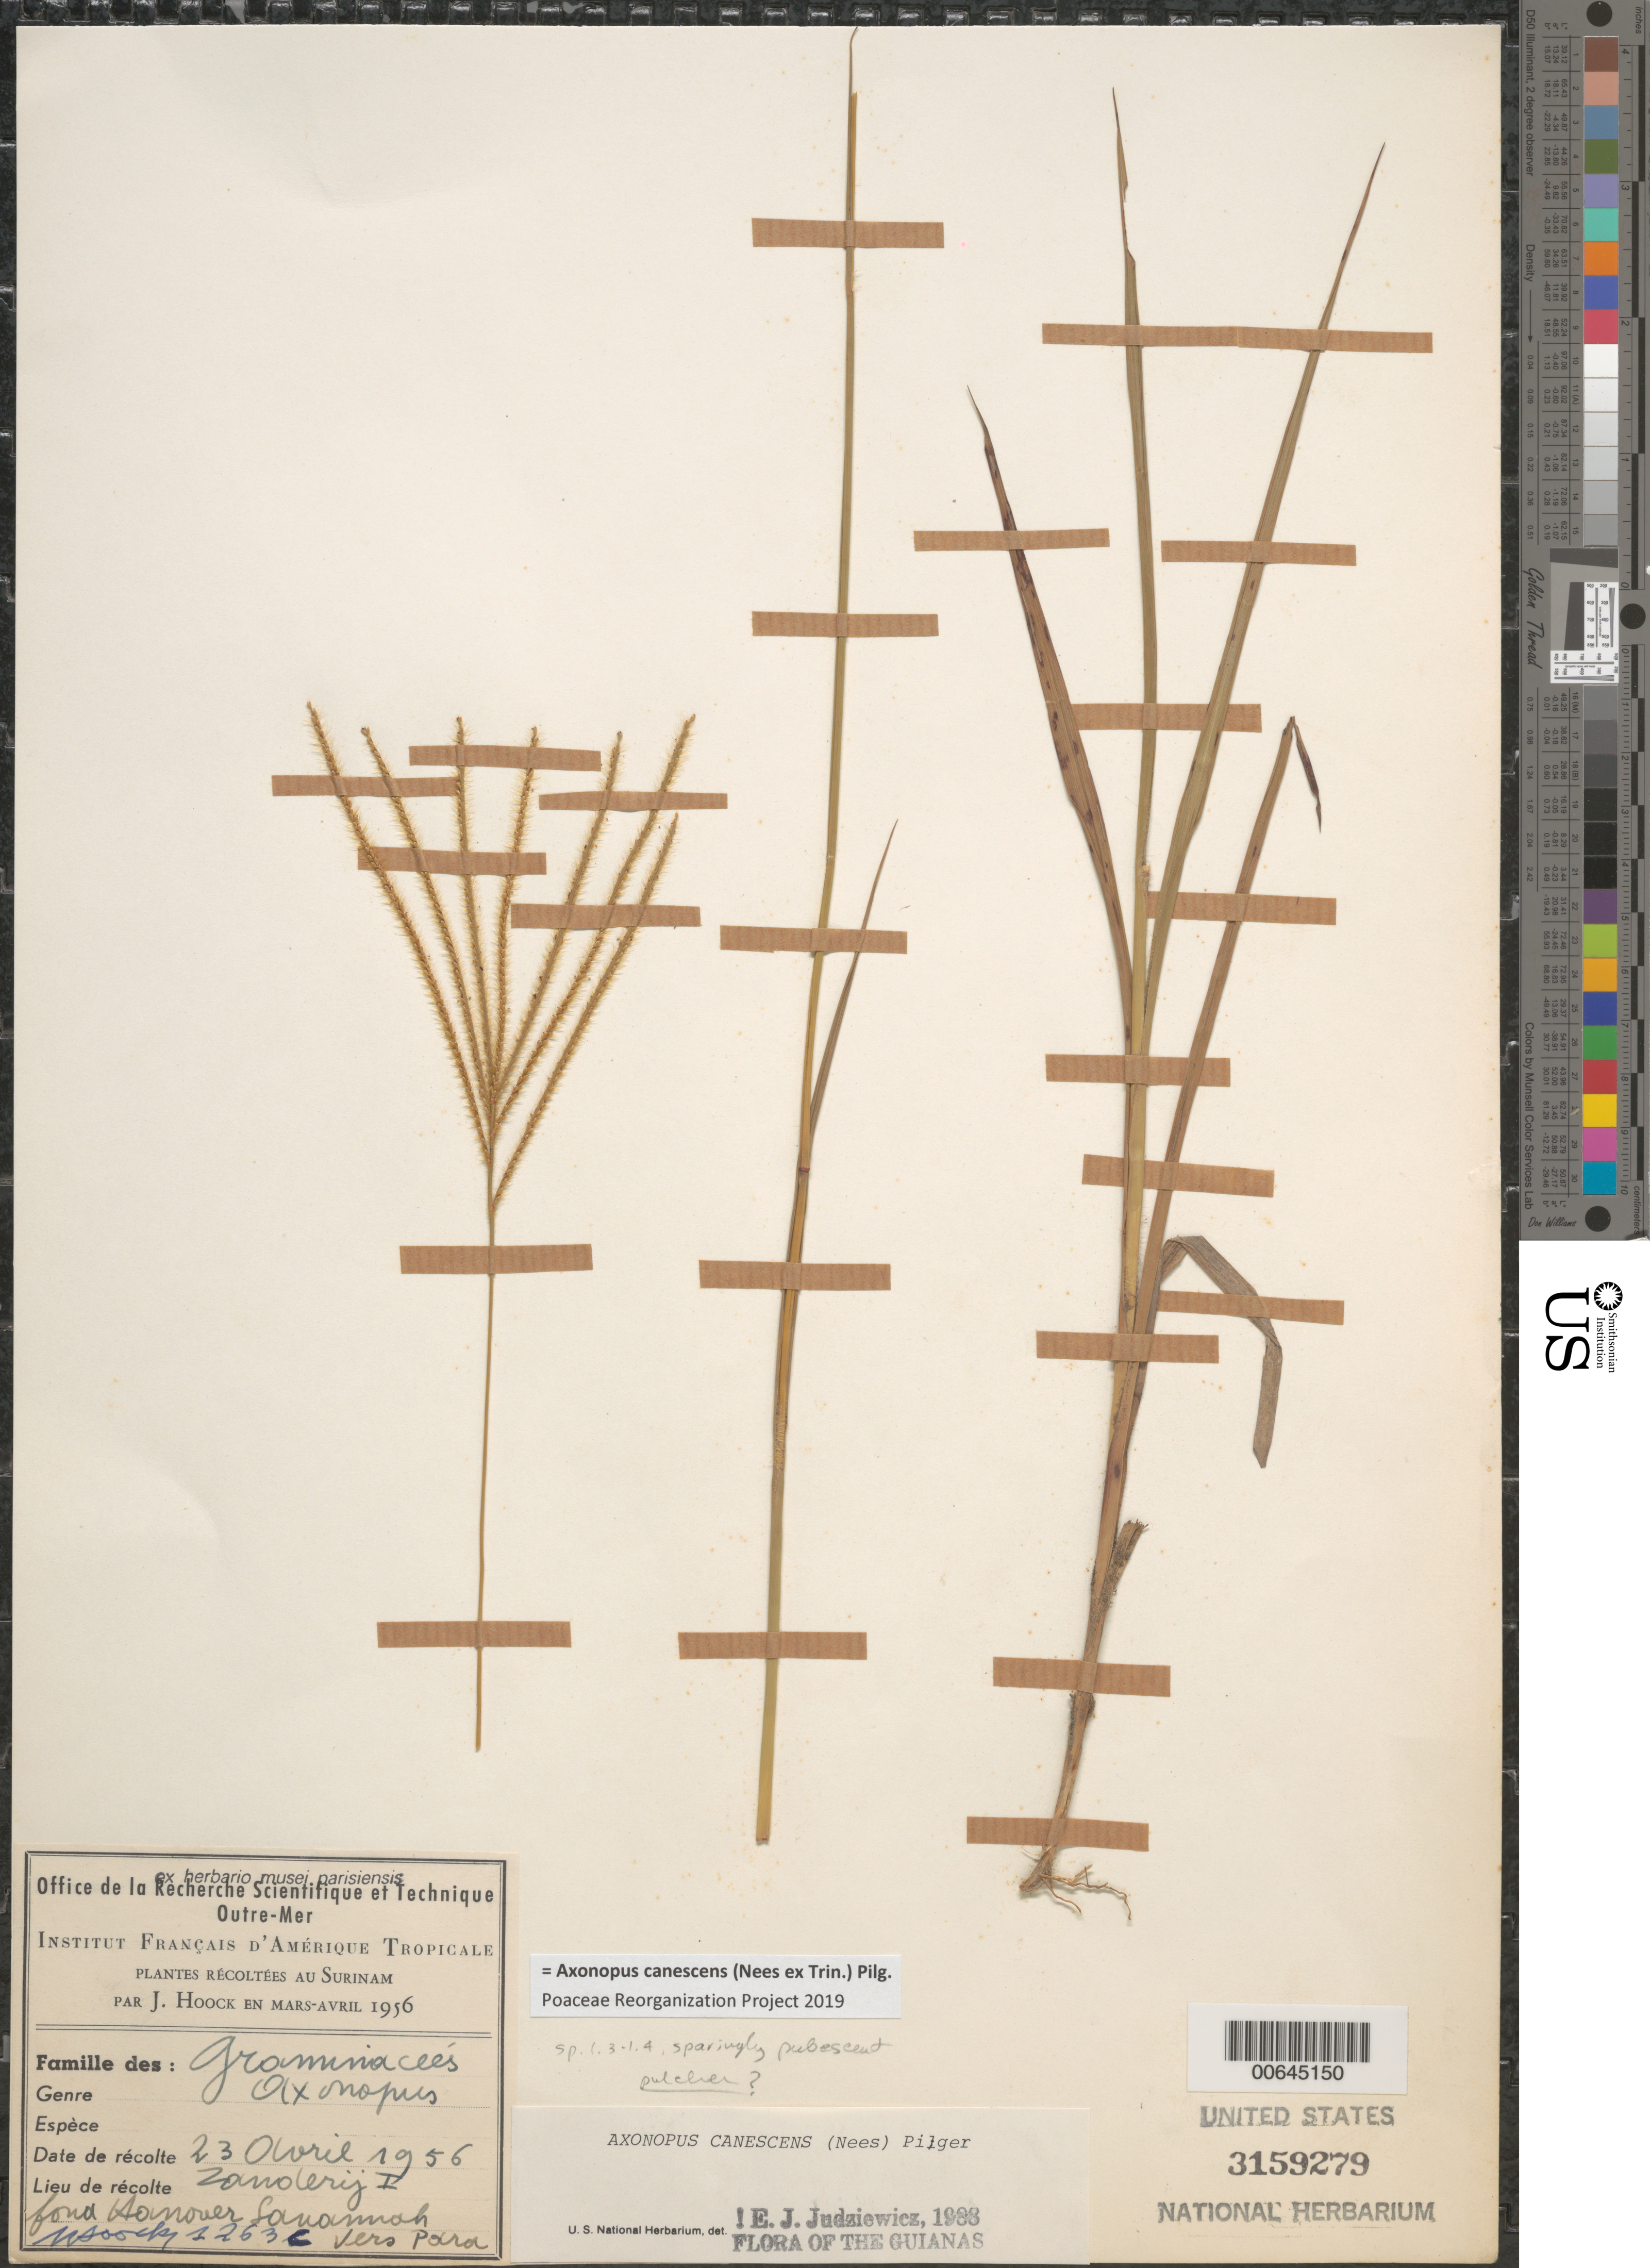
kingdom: Plantae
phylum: Tracheophyta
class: Liliopsida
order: Poales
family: Poaceae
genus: Axonopus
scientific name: Axonopus canescens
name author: (Nees ex Trin.) Pilg.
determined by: Judziewicz, E. J.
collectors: J. Hoock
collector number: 1263 c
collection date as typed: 23-Apr-56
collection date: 1956-04-23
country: Suriname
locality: Zanderij I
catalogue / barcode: US 3159297